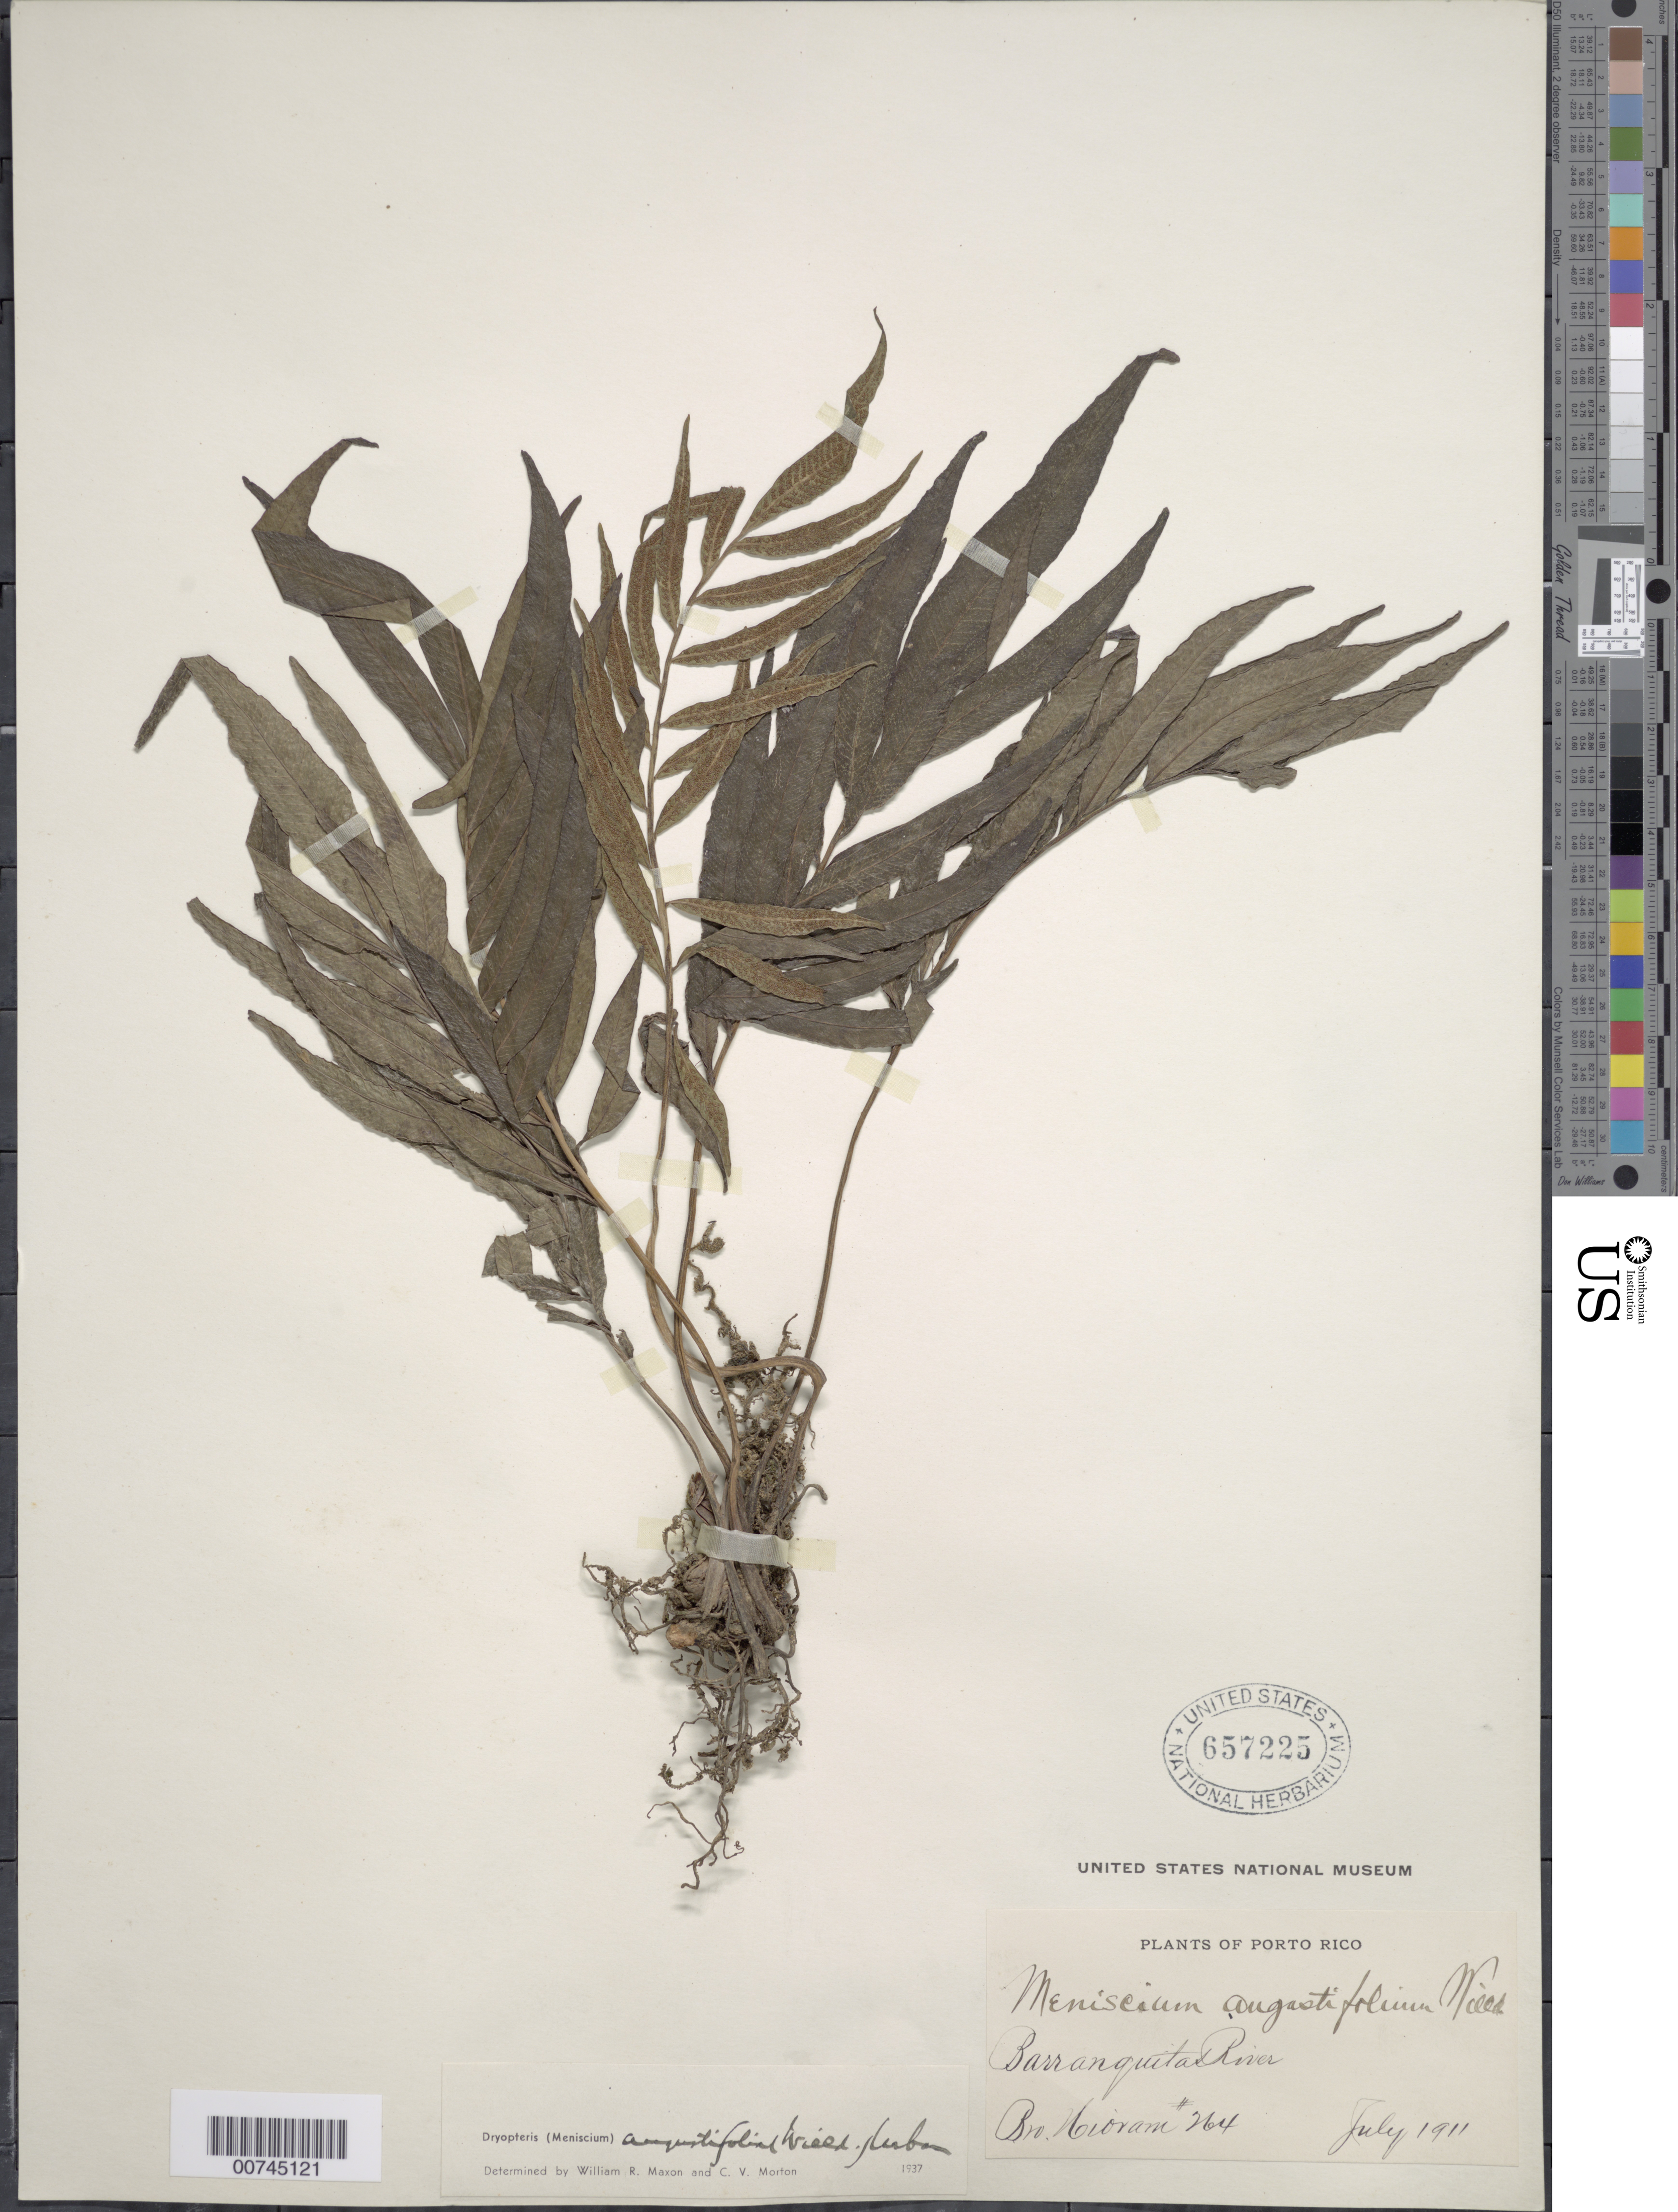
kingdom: Plantae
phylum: Tracheophyta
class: Polypodiopsida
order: Polypodiales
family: Thelypteridaceae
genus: Meniscium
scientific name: Meniscium angustifolium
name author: Willd.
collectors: Bro. Hioram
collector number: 264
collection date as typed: Jul 1911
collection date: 1911-07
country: Puerto Rico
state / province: Barranquitas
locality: Barranquitas River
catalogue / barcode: US 657225